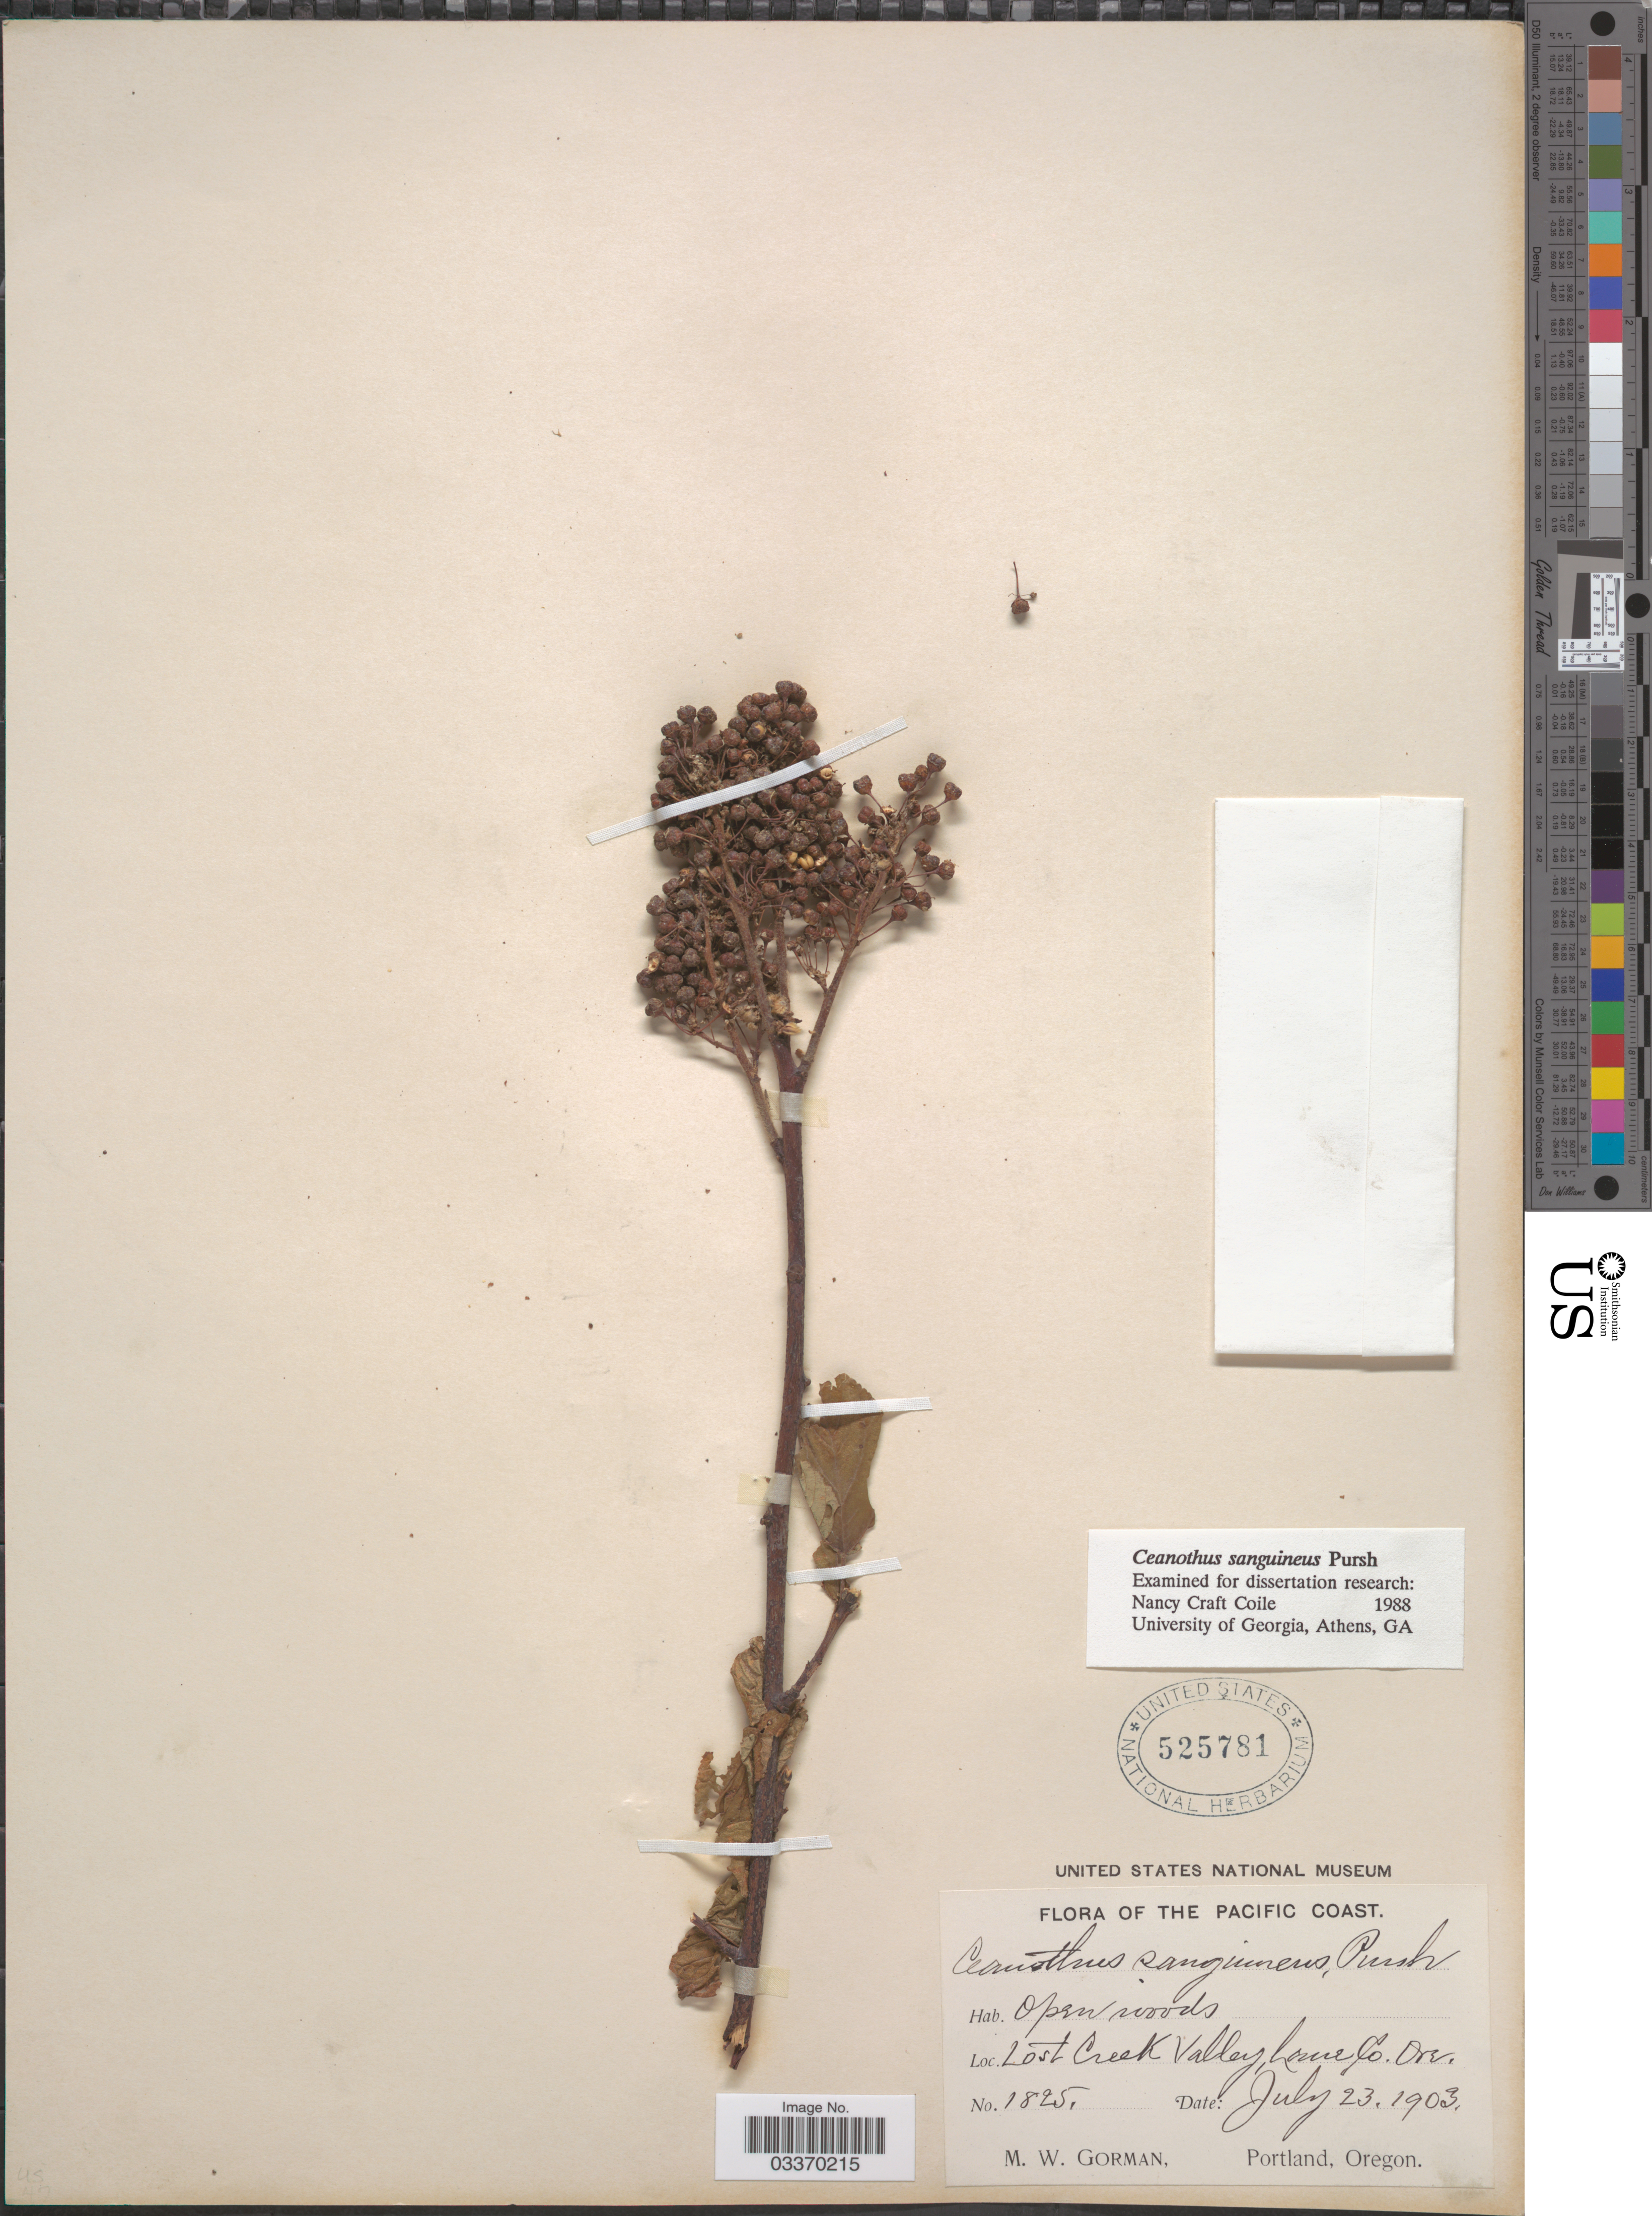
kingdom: Plantae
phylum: Tracheophyta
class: Magnoliopsida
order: Rosales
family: Rhamnaceae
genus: Ceanothus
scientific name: Ceanothus sanguineus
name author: Pursh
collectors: M. W. Gorman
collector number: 1825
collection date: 1903-07-23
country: United States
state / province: Oregon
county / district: Lane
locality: The Pacific Coast, Lost Creek Valley, Lane Co.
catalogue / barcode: US 525781